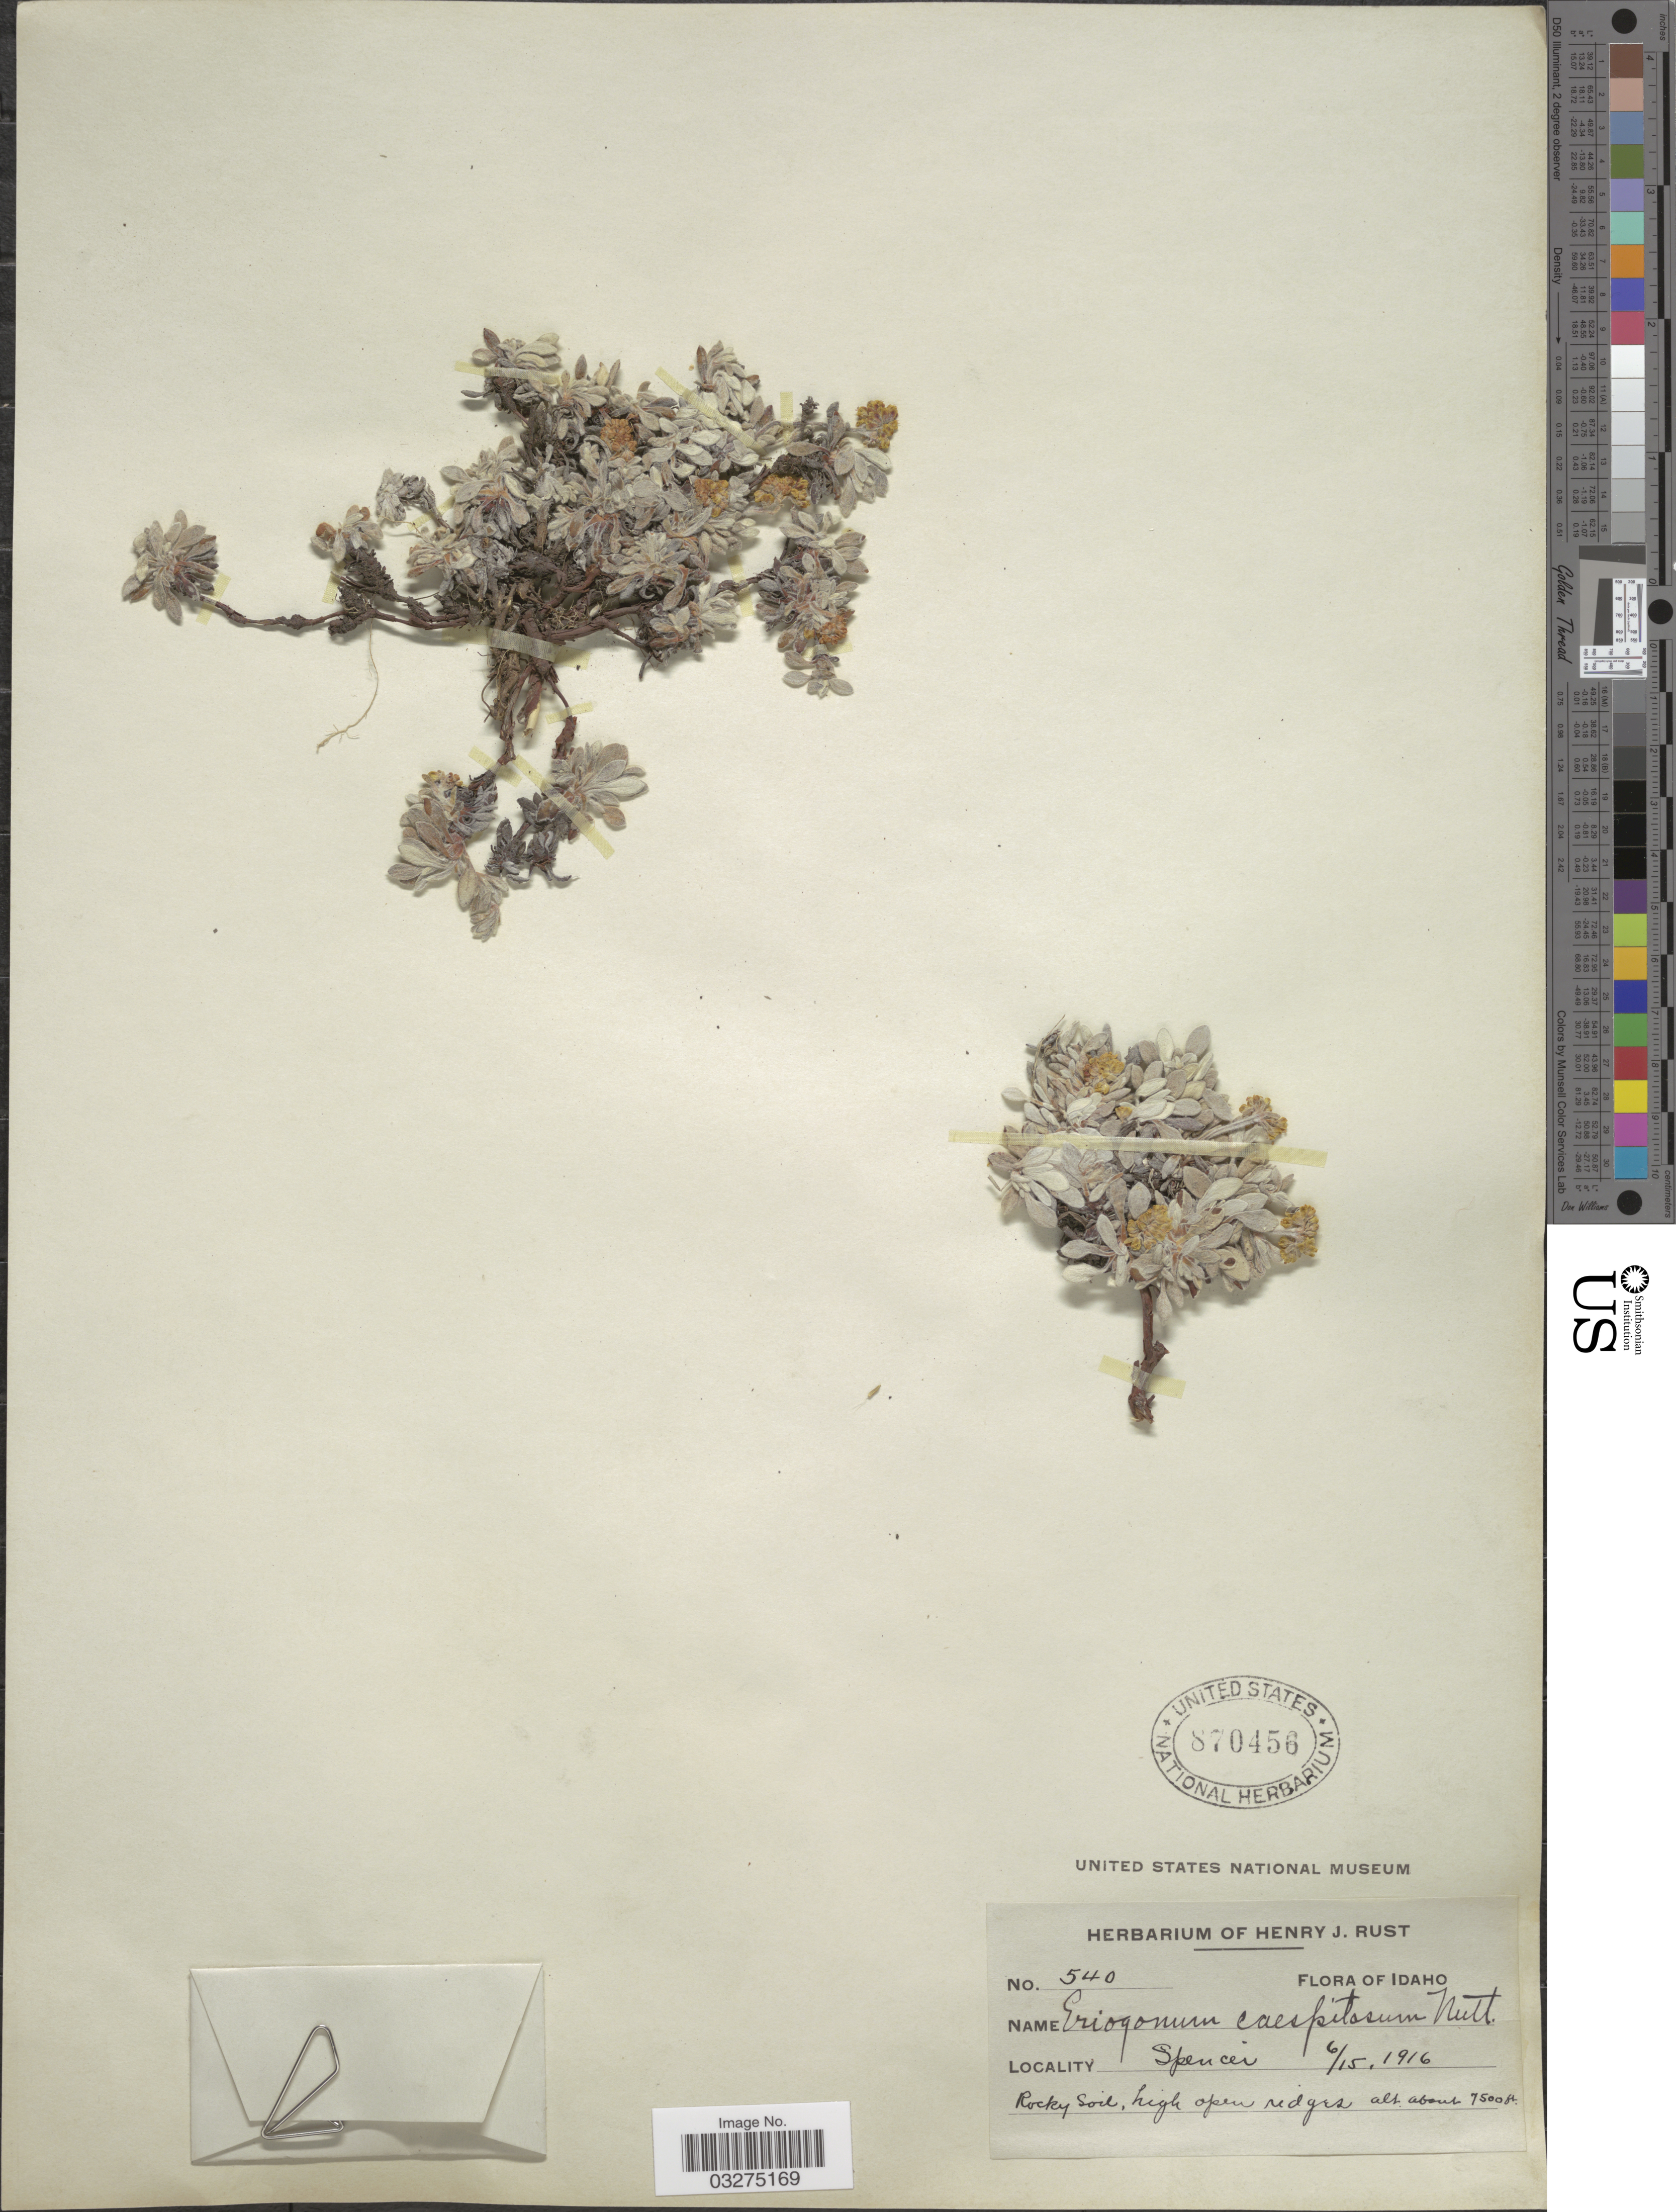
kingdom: Plantae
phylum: Tracheophyta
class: Magnoliopsida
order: Caryophyllales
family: Polygonaceae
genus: Eriogonum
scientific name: Eriogonum caespitosum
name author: Nutt.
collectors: ex herb. Henry J. Rust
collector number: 540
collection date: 1916-06-15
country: United States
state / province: Idaho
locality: Spencer.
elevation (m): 2286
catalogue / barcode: US 870456